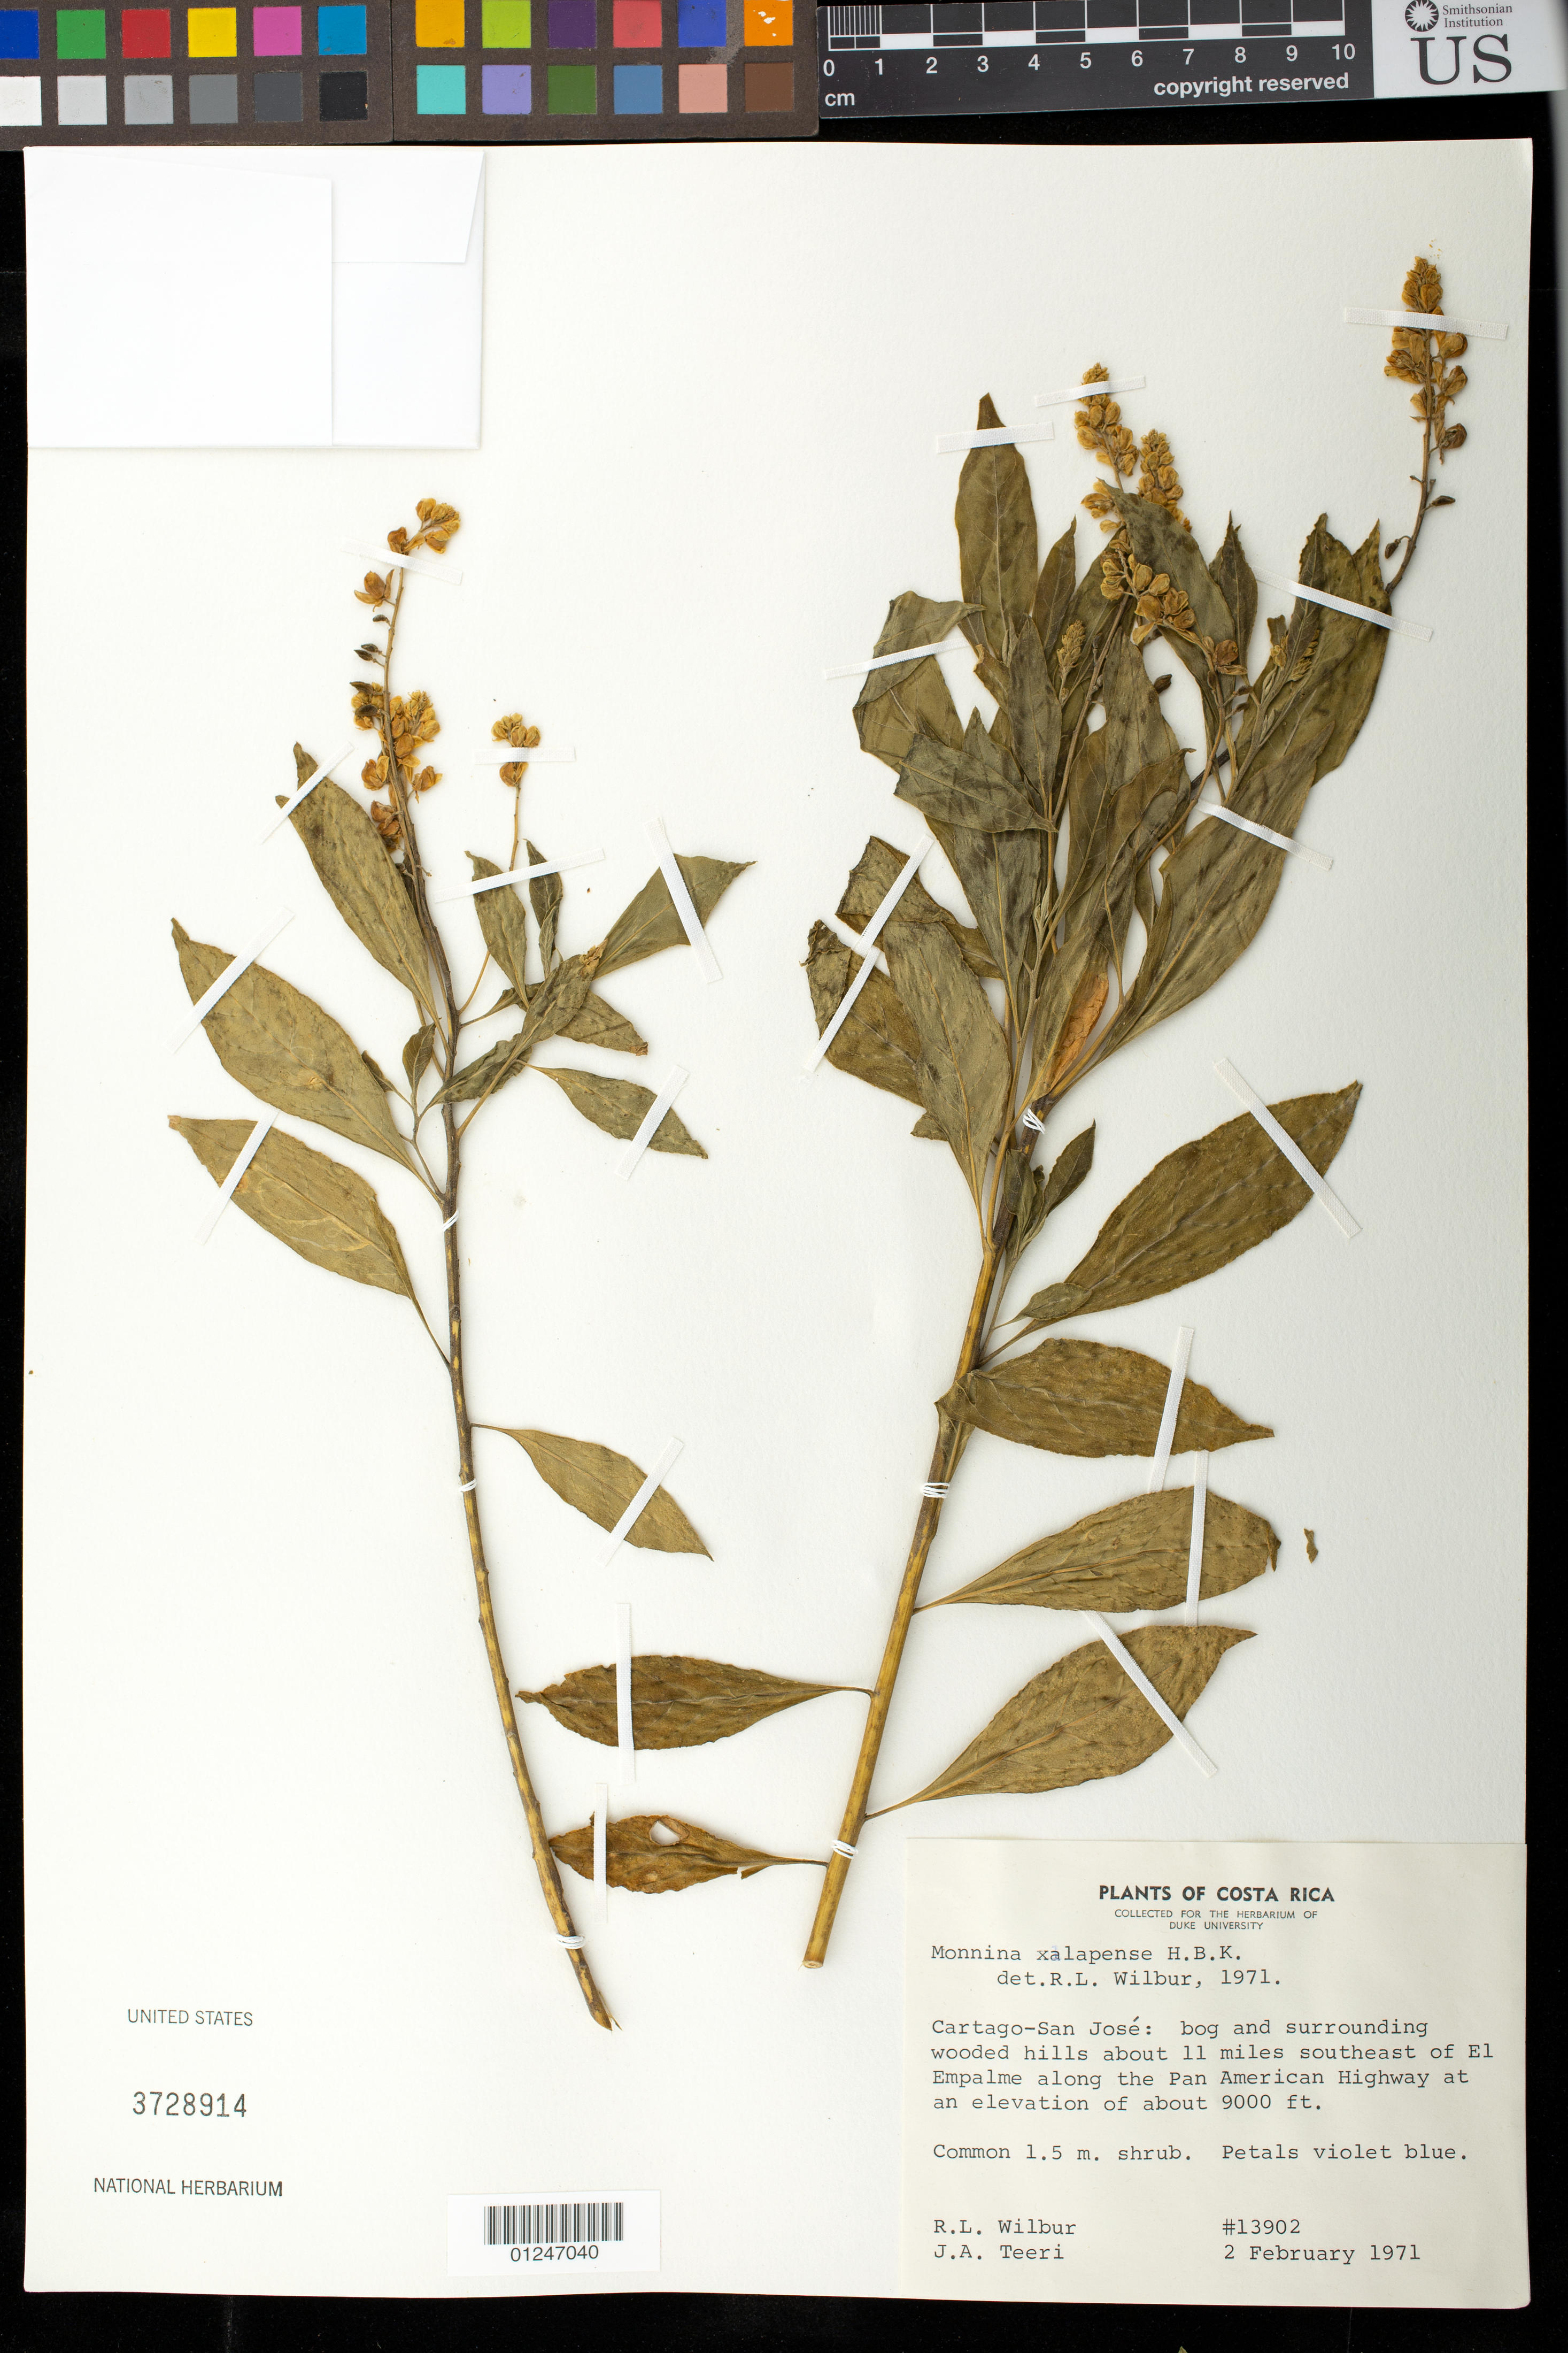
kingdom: Plantae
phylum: Tracheophyta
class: Magnoliopsida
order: Fabales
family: Polygalaceae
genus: Monnina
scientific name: Monnina xalapensis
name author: Kunth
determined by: Wilbur, R. L.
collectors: R. L. Wilbur & J. Teeri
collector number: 13902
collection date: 1971-02-02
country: Costa Rica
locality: about 11 mi. SE of El Empalme along the Pan America Highway.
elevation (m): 2743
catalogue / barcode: US 3728914